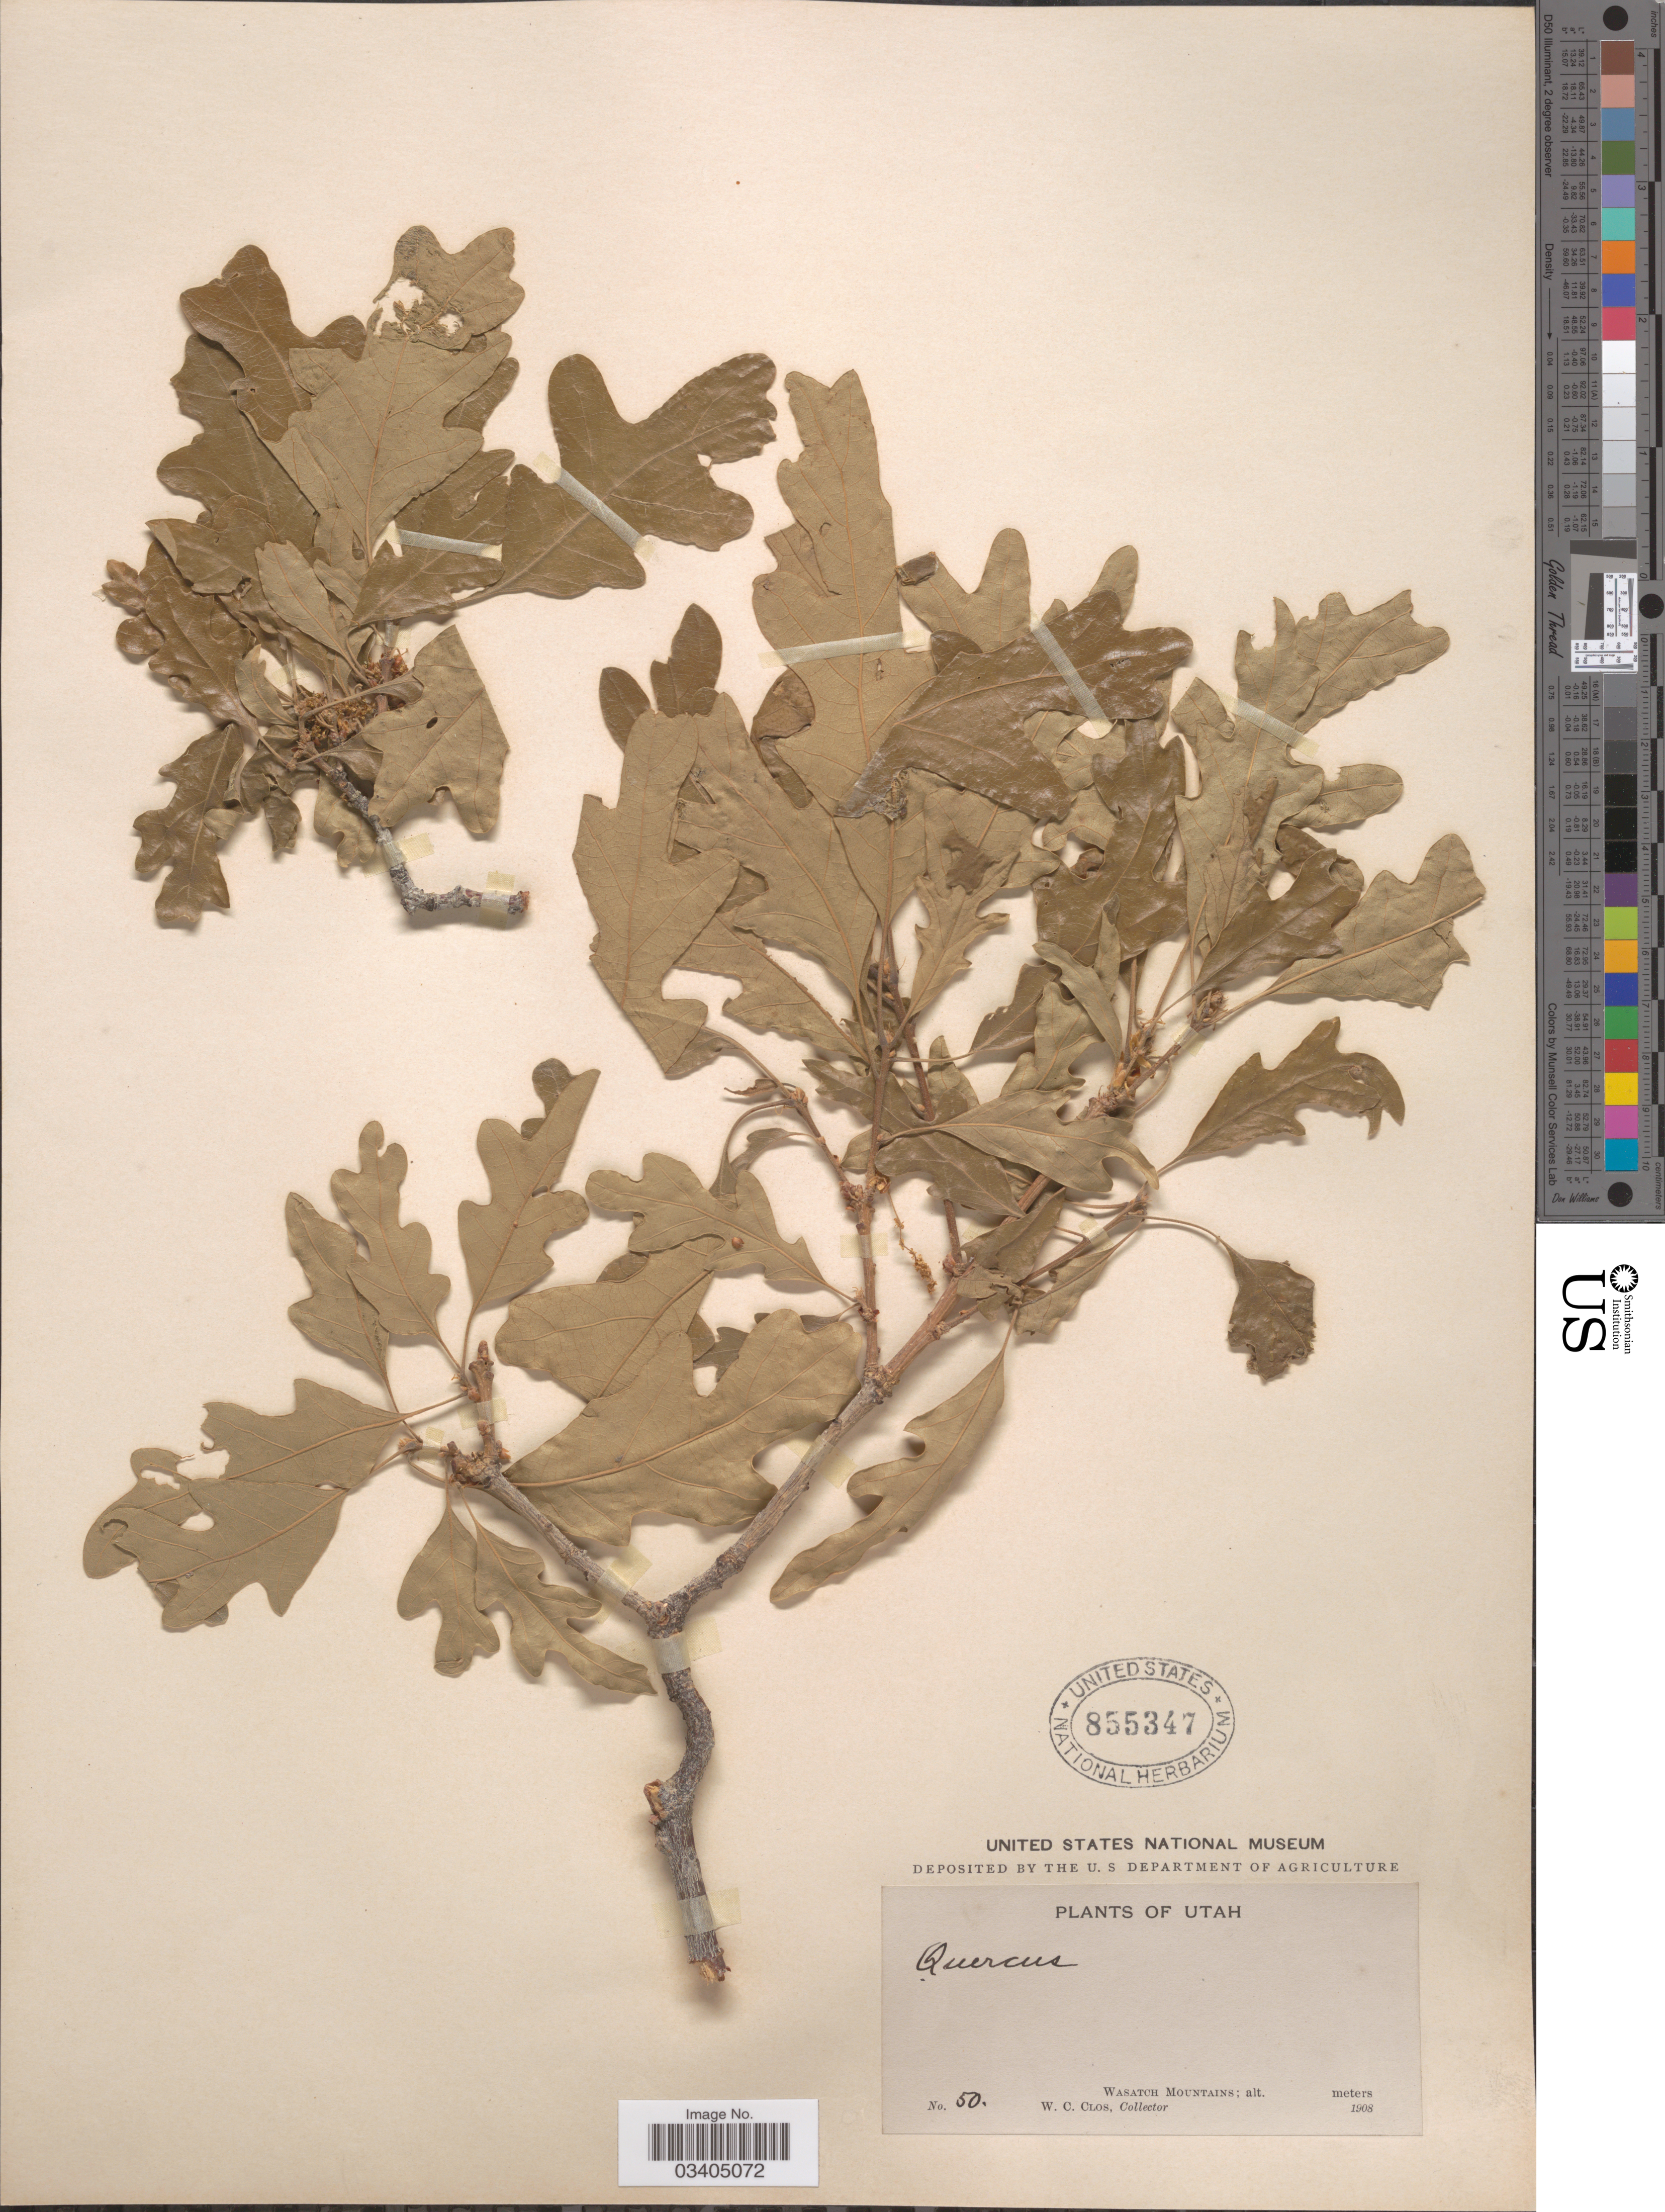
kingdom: Plantae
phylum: Tracheophyta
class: Magnoliopsida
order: Fagales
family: Fagaceae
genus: Quercus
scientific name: Quercus gambelii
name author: Nutt.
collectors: W. C. Clos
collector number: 50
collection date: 1908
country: United States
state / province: Utah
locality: Wasatch Mountains.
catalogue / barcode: US 855347